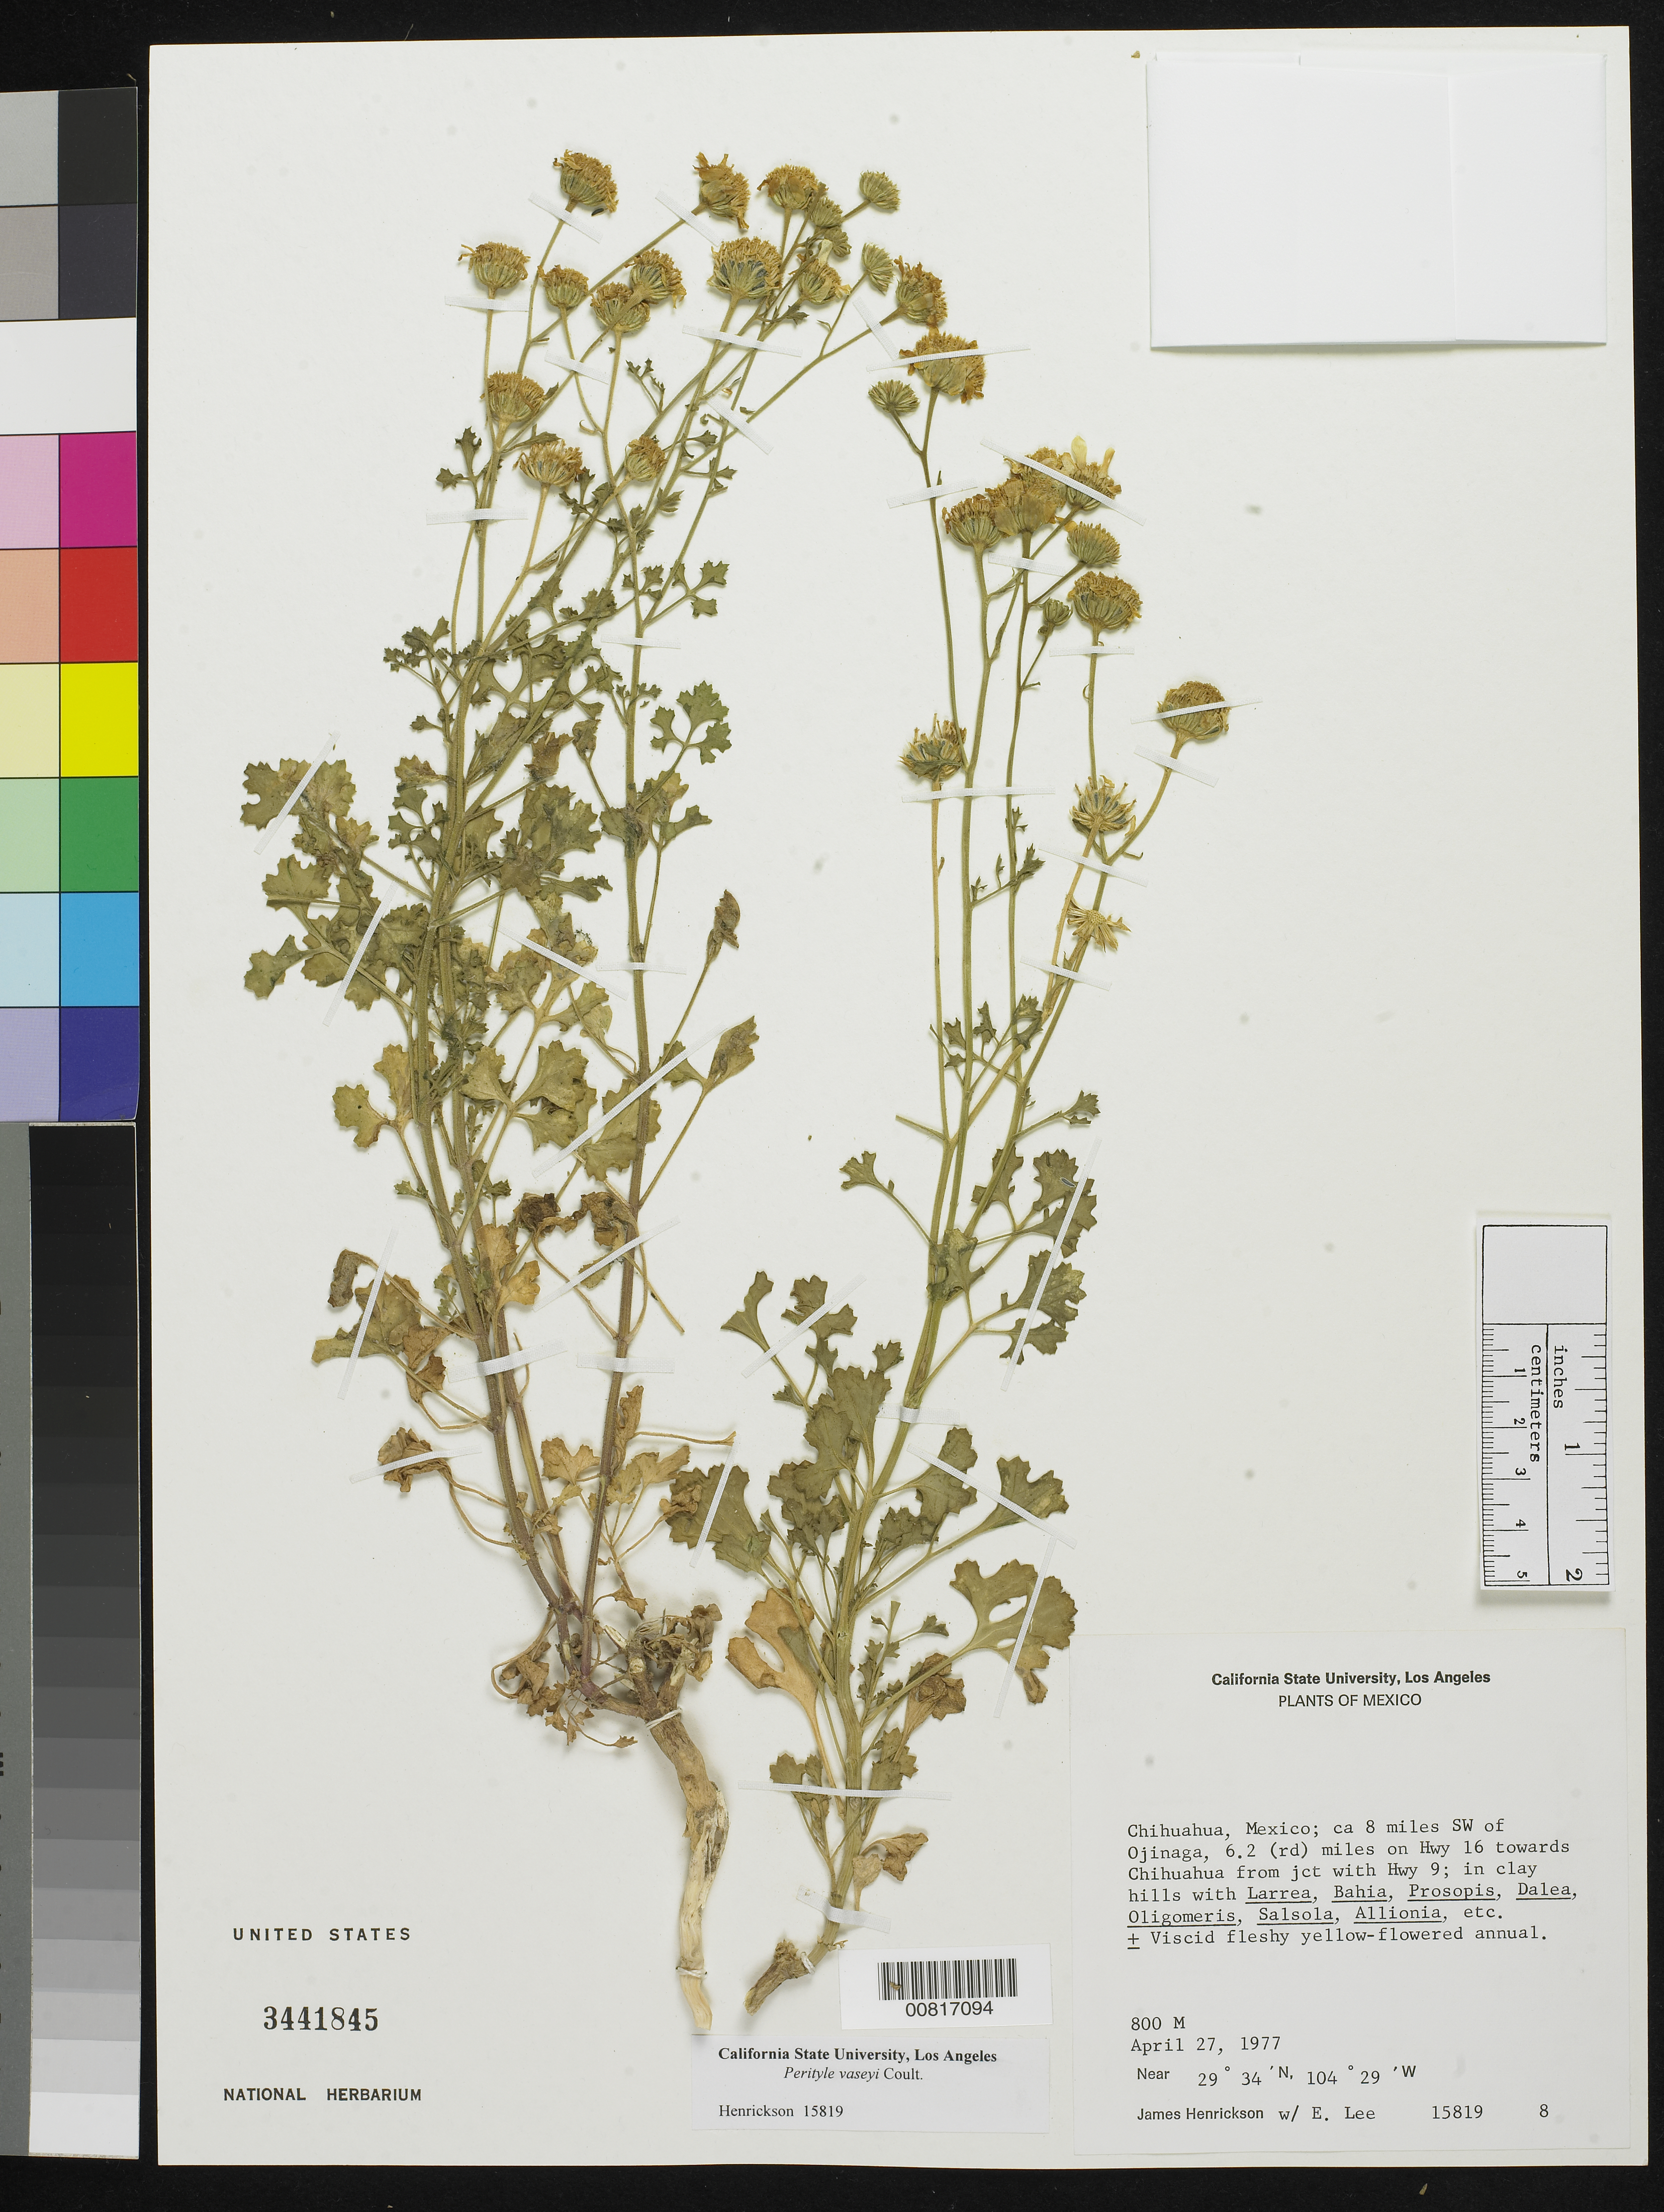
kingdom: Plantae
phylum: Tracheophyta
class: Magnoliopsida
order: Asterales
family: Asteraceae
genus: Perityle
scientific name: Perityle vaseyi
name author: J.M. Coult.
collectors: J. Henrickson & E. Y. T. Lee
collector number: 15819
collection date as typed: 27 Apr 1977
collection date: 1977-04-27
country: Mexico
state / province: Chihuahua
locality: ca 8 miles SW of Ojinaga, 6.2 (rd) miles on Hwy 16 towards Chihuahua from jct with Hwy 9.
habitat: Clay hills with Larrea, Bahia, Prosopis, Dalea, Oligomeris, Salsola, Allionia, etc.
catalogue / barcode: US 3441845